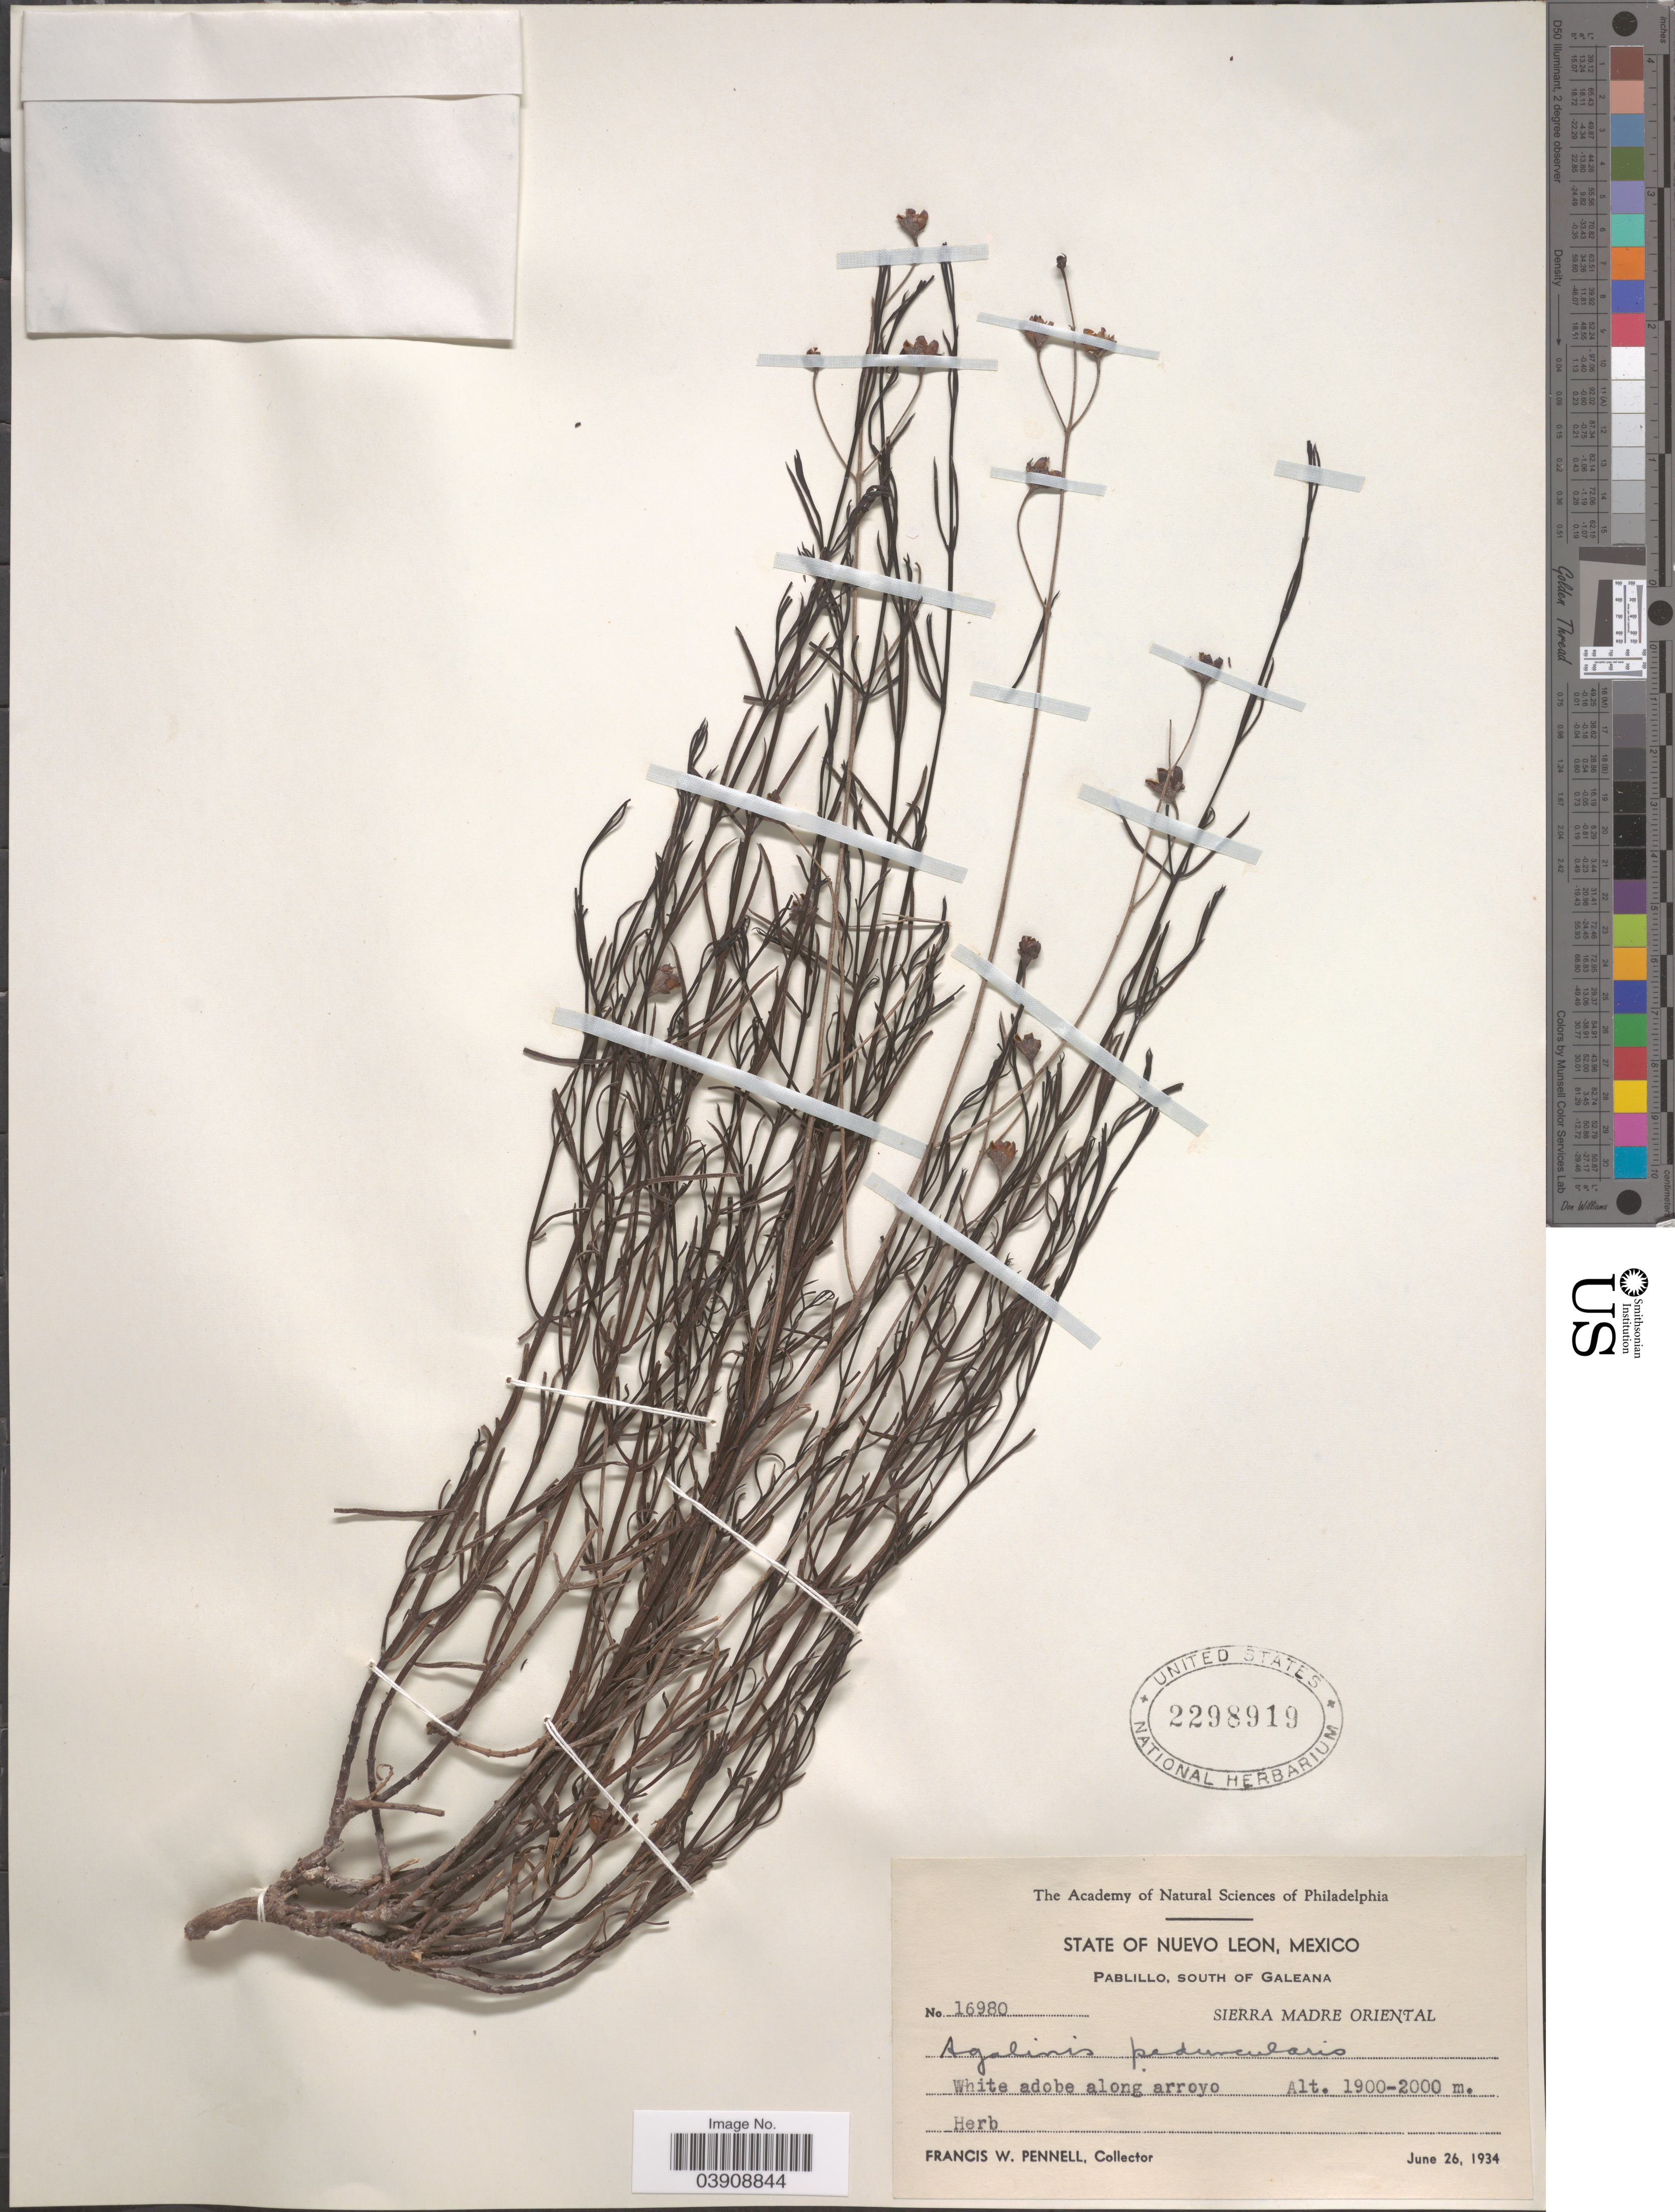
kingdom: Plantae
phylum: Tracheophyta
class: Magnoliopsida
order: Lamiales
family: Orobanchaceae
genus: Agalinis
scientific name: Agalinis peduncularis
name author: (Benth.) Pennell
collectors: F. W. Pennell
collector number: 16980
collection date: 1934-06-26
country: Mexico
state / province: Nuevo León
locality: Pablillo, South of Galeana. Sierra Madre Oriental. White adobe along arroyo.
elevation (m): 1900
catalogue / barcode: US 2298919